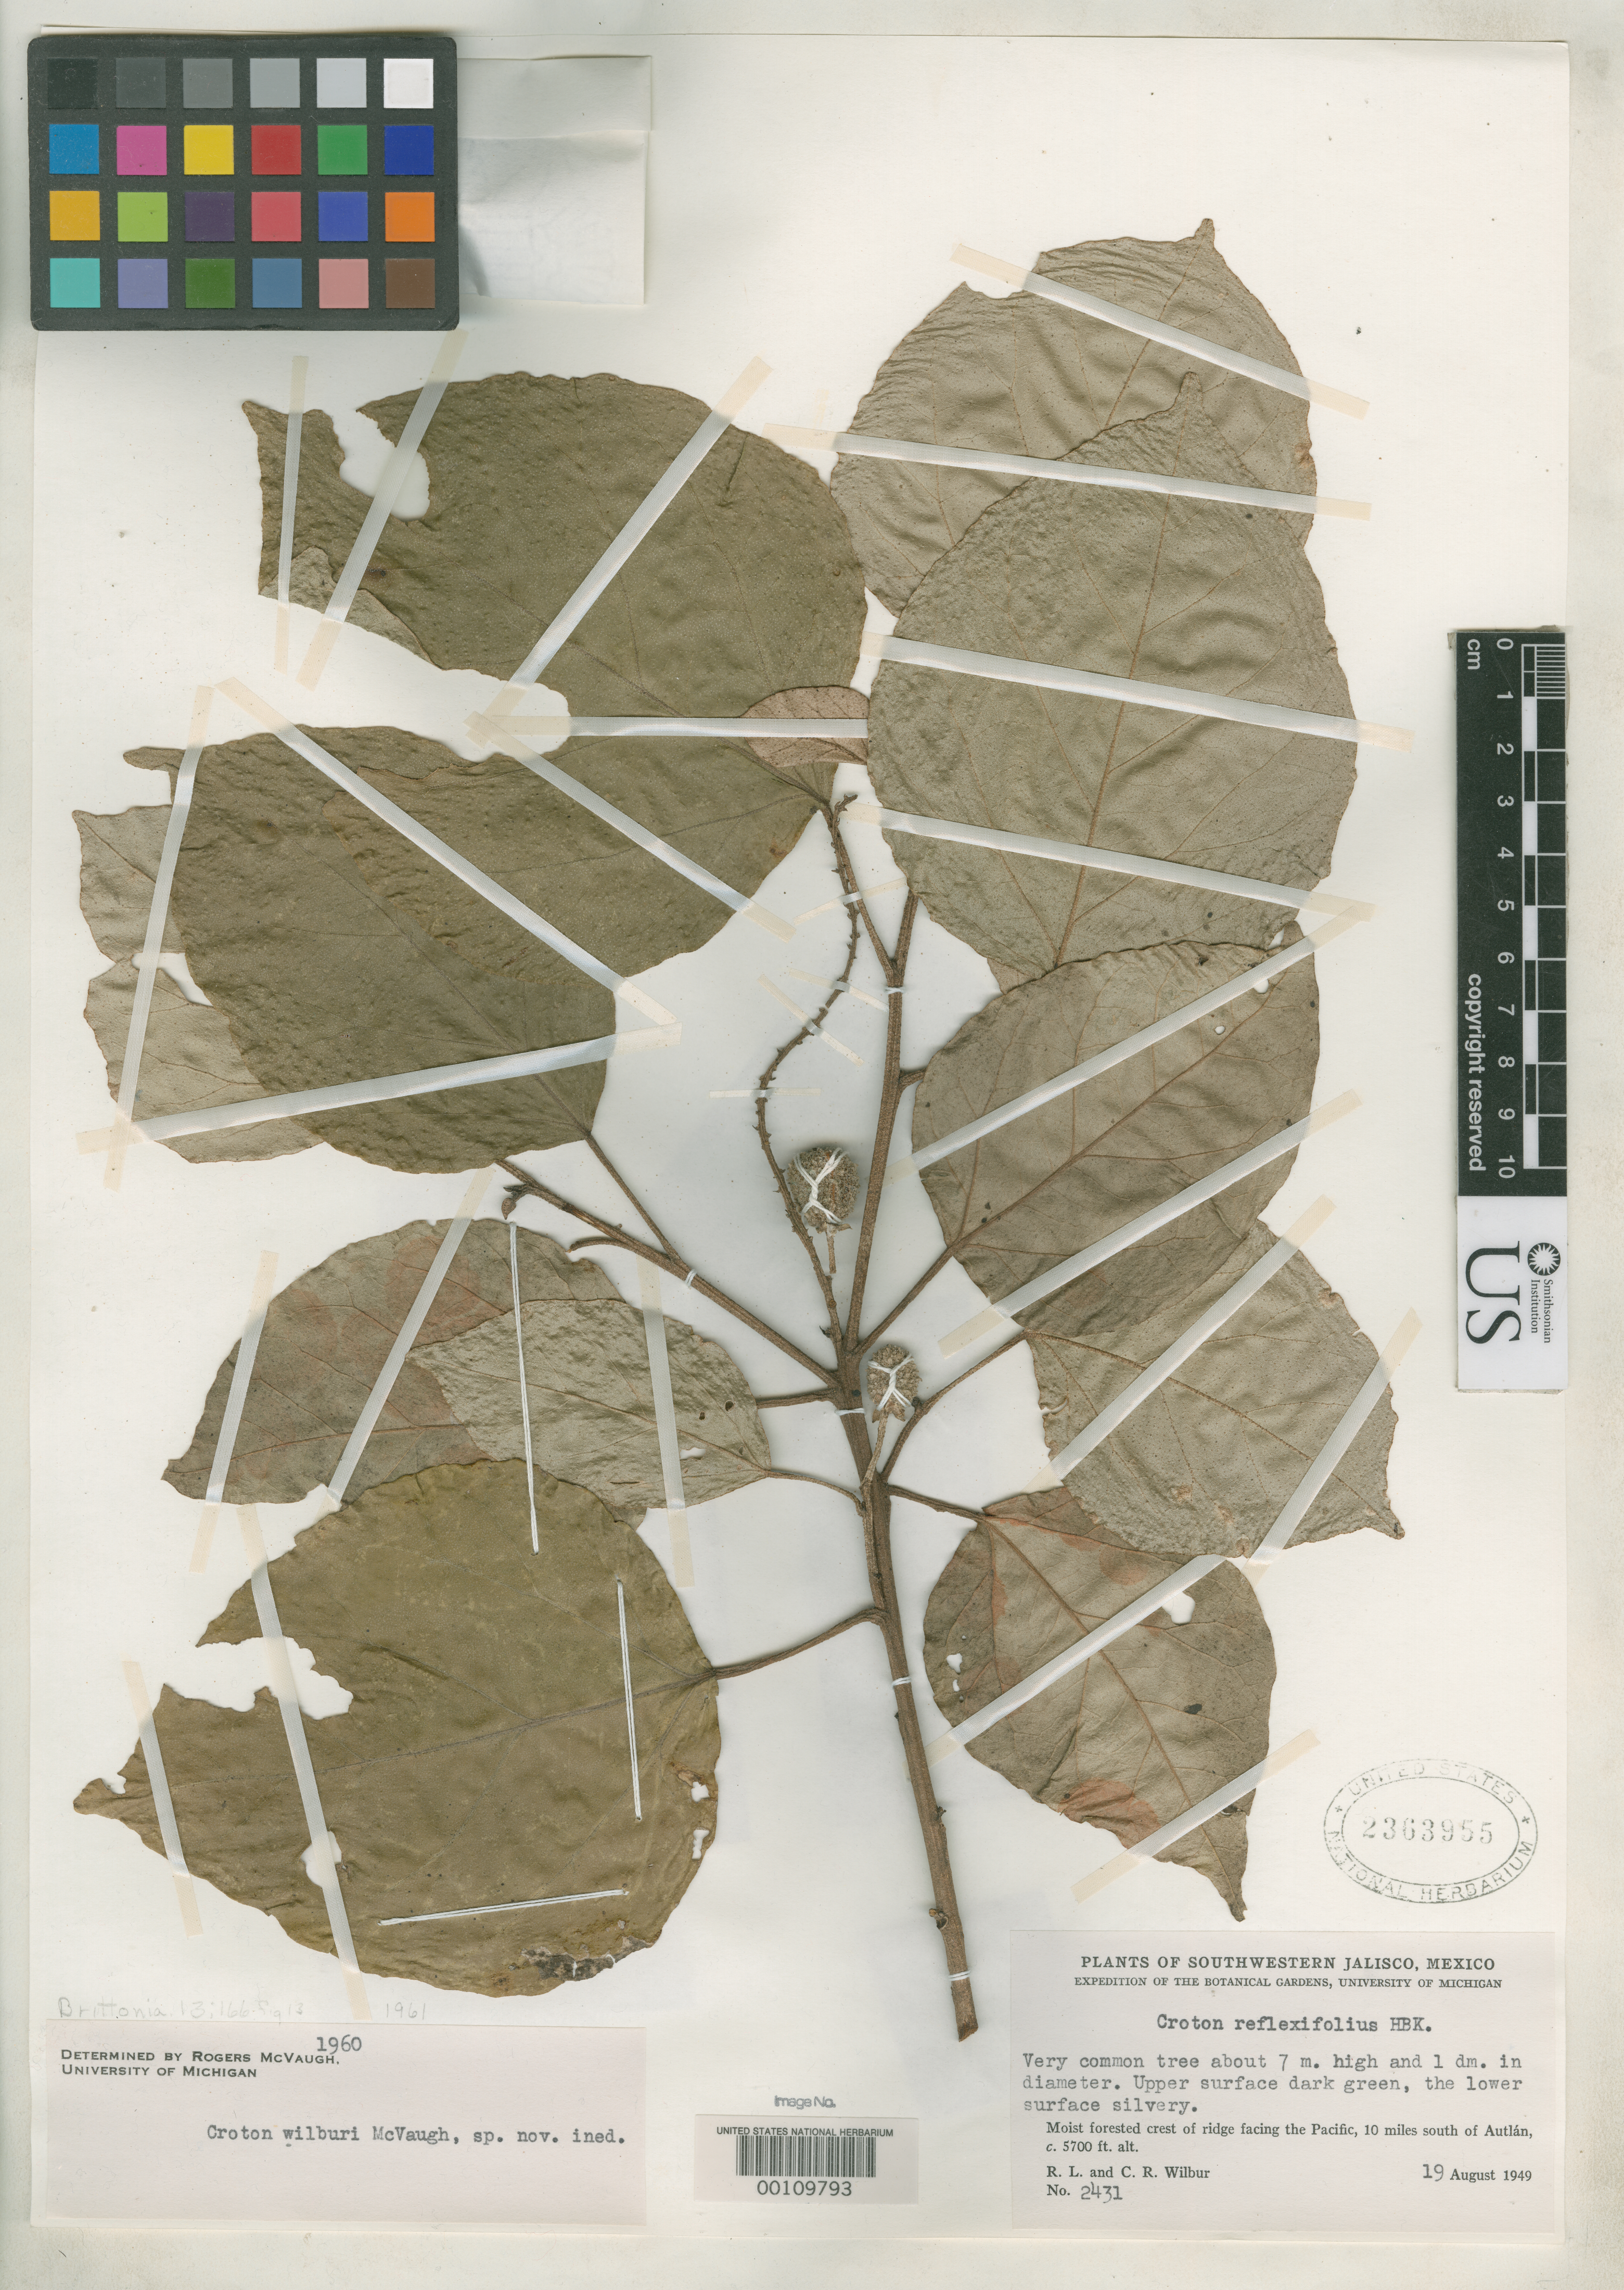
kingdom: Plantae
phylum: Tracheophyta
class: Magnoliopsida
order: Malpighiales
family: Euphorbiaceae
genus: Croton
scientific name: Croton wilburii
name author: McVaugh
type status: Isotype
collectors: R. L. Wilbur & C. Wilbur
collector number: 2431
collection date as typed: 19 Aug 1949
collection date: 1949-08-19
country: Mexico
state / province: Jalisco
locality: S of Autlan.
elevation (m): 1737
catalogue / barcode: US 2363955